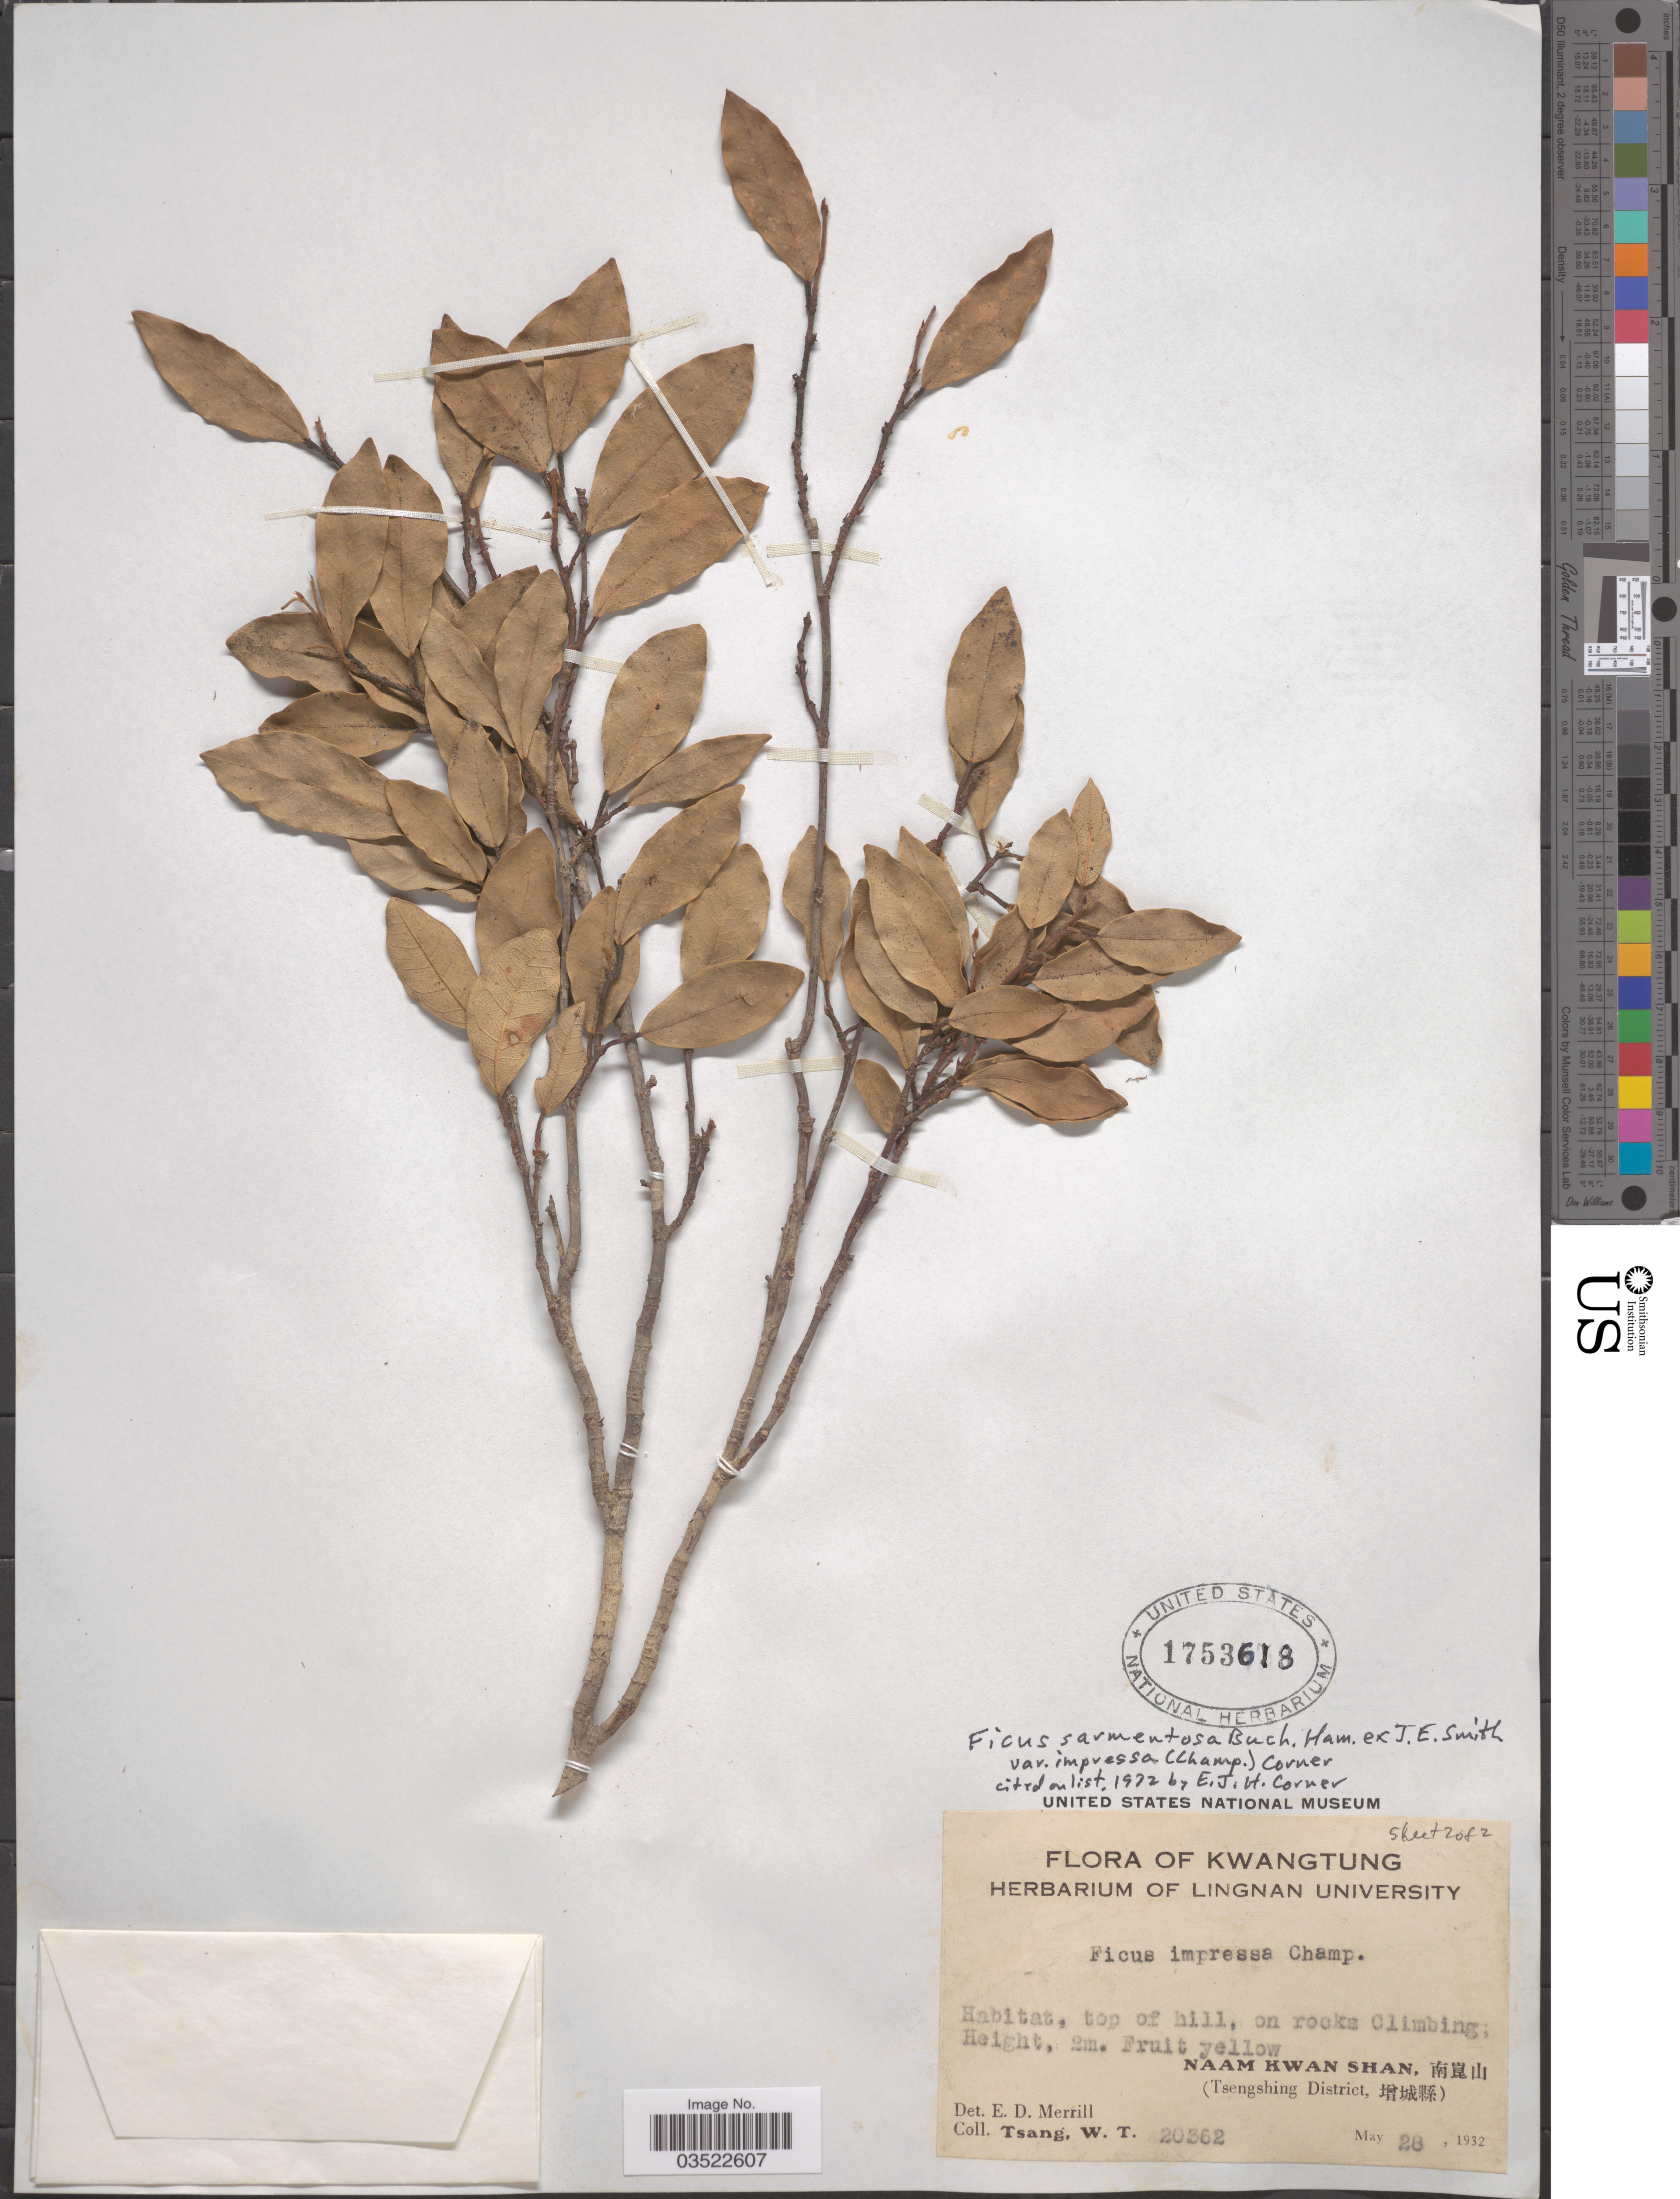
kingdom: Plantae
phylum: Tracheophyta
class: Magnoliopsida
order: Rosales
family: Moraceae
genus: Ficus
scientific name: Ficus sarmentosa var. impressa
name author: (Champ. ex Benth.) Corner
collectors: W. T. Tsang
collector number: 20362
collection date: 1932-05-28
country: China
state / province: Guangdong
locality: Kwangtung. Naam Kwan Shan, X. (Tsengshing District, X).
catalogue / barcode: US 1753618